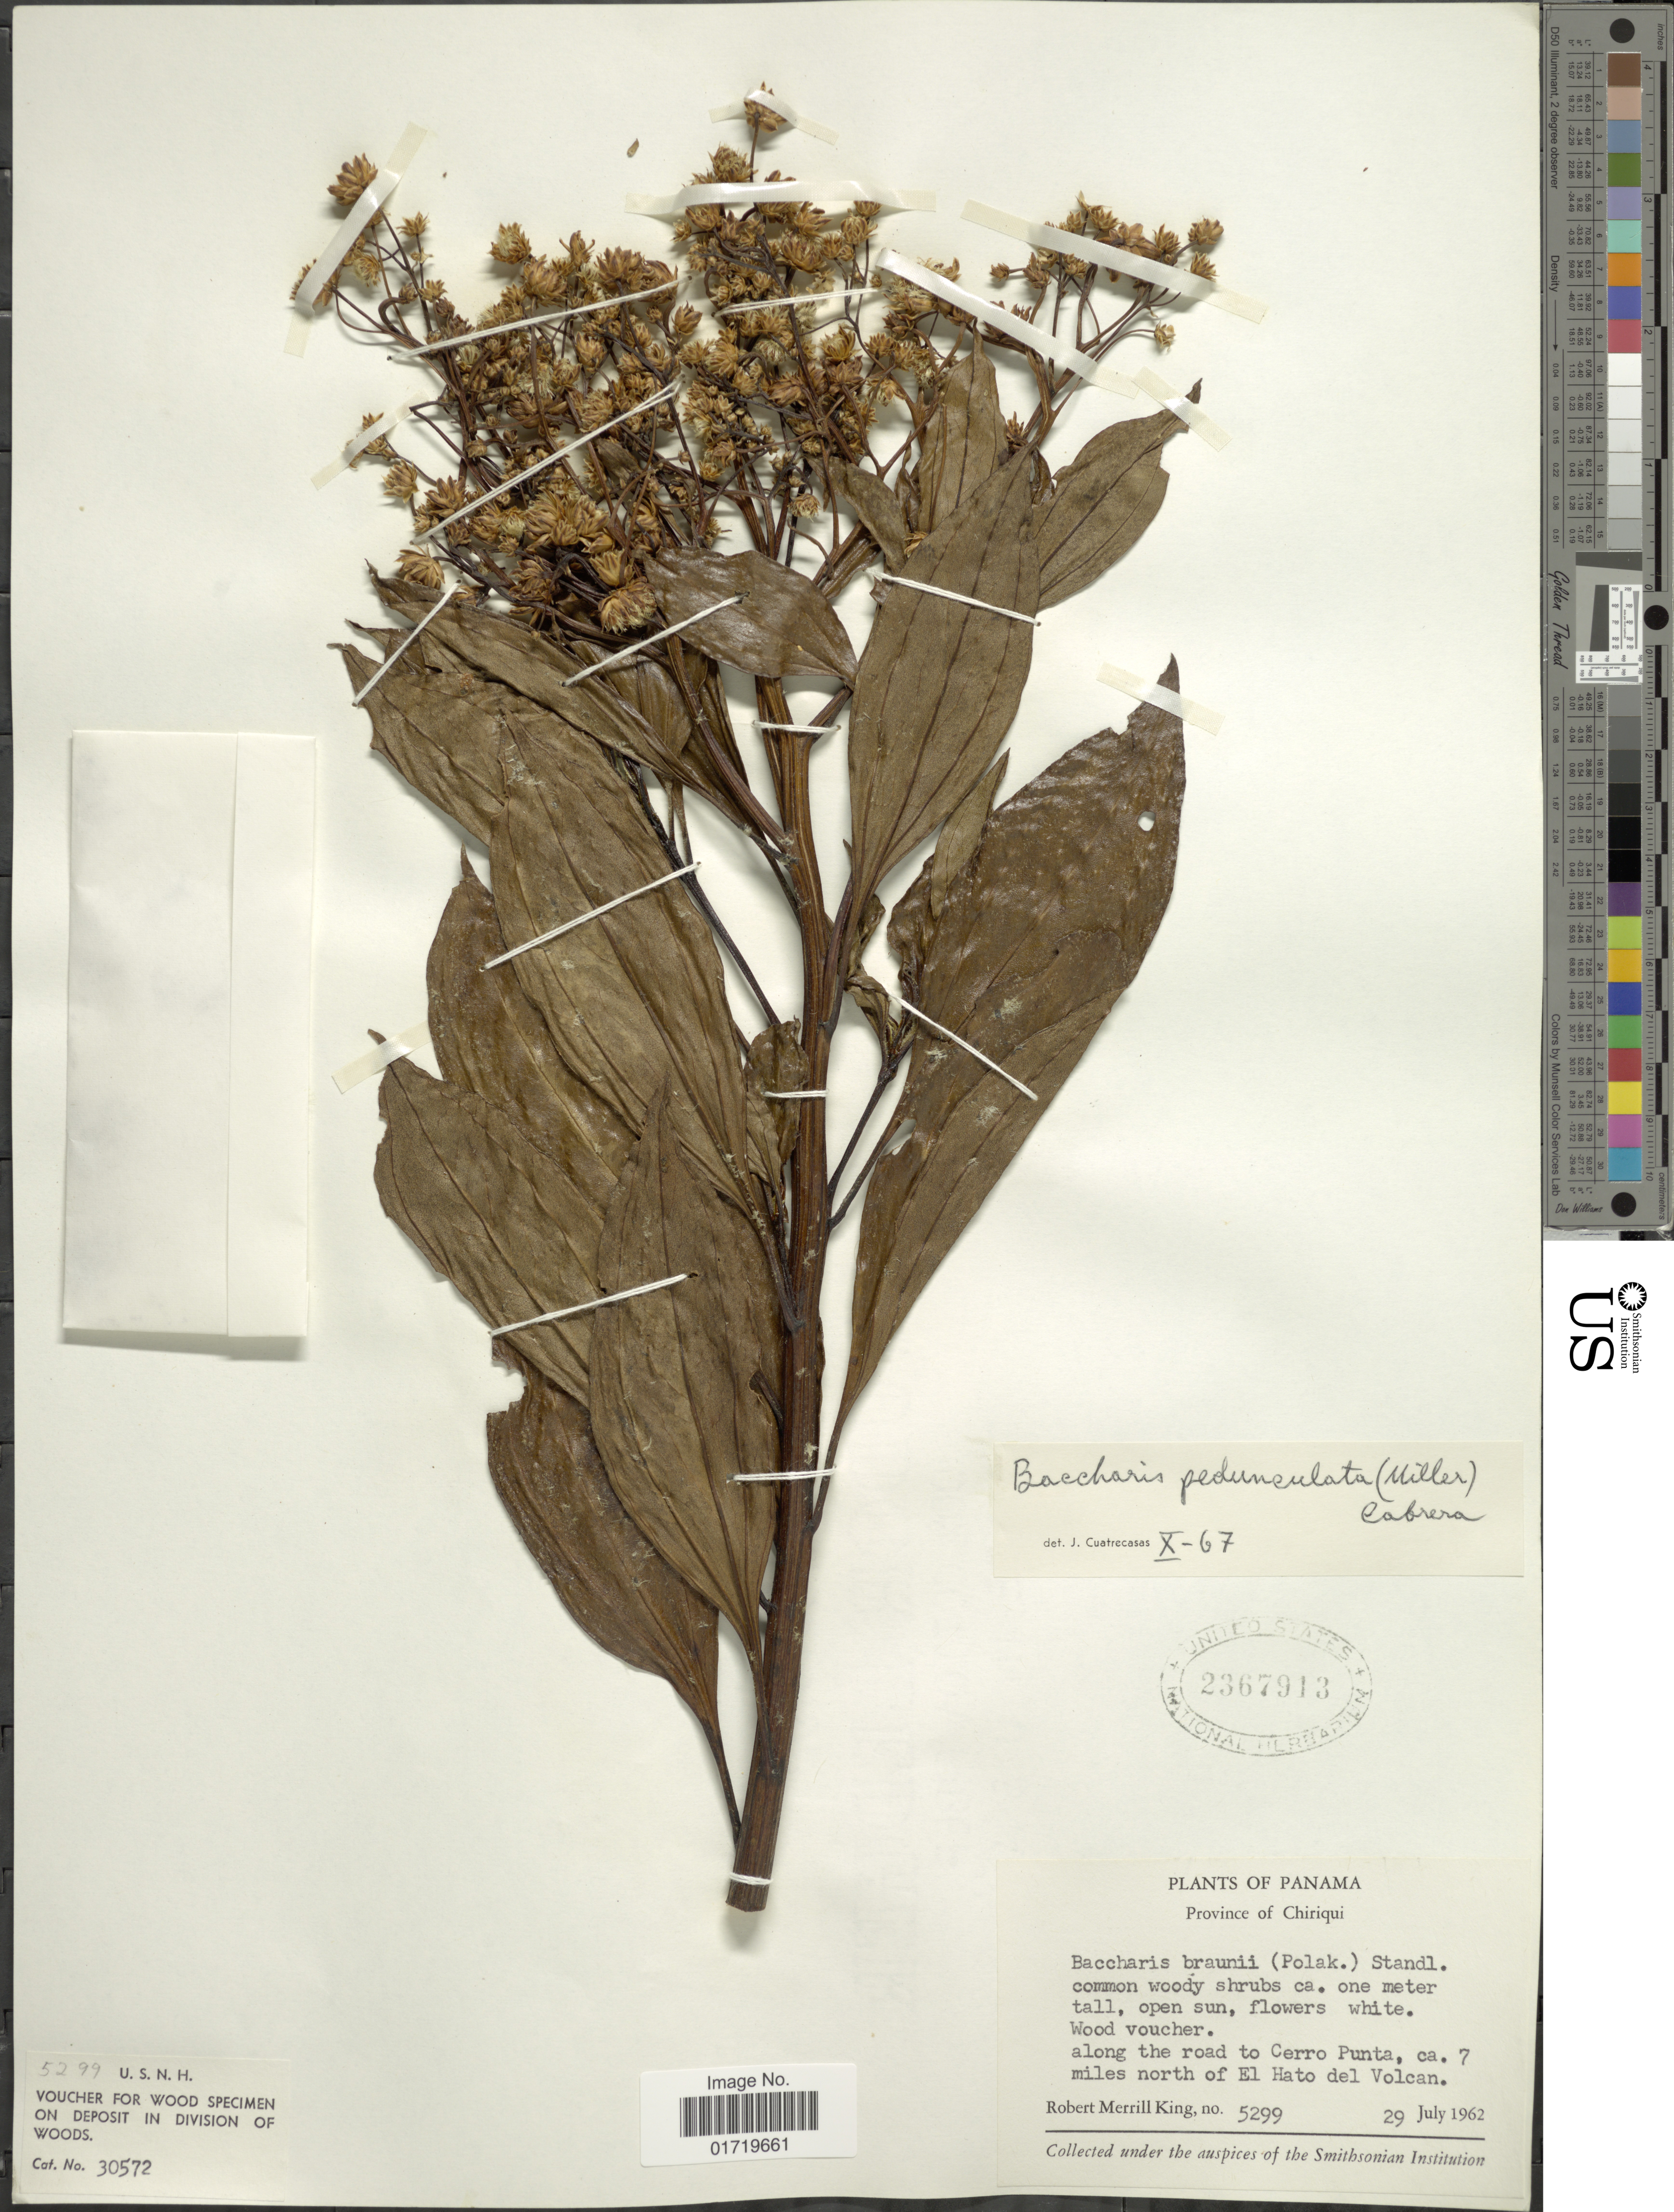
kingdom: Plantae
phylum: Tracheophyta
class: Magnoliopsida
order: Asterales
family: Asteraceae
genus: Baccharis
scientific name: Baccharis pedunculata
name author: (Mill.) Cabrera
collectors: R. M. King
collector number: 5299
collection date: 1962-07-29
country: Panama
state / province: Chiriqui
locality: Along the road to Cerro Punta, 7 miles north of El Hato del Volcan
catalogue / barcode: US 2367913